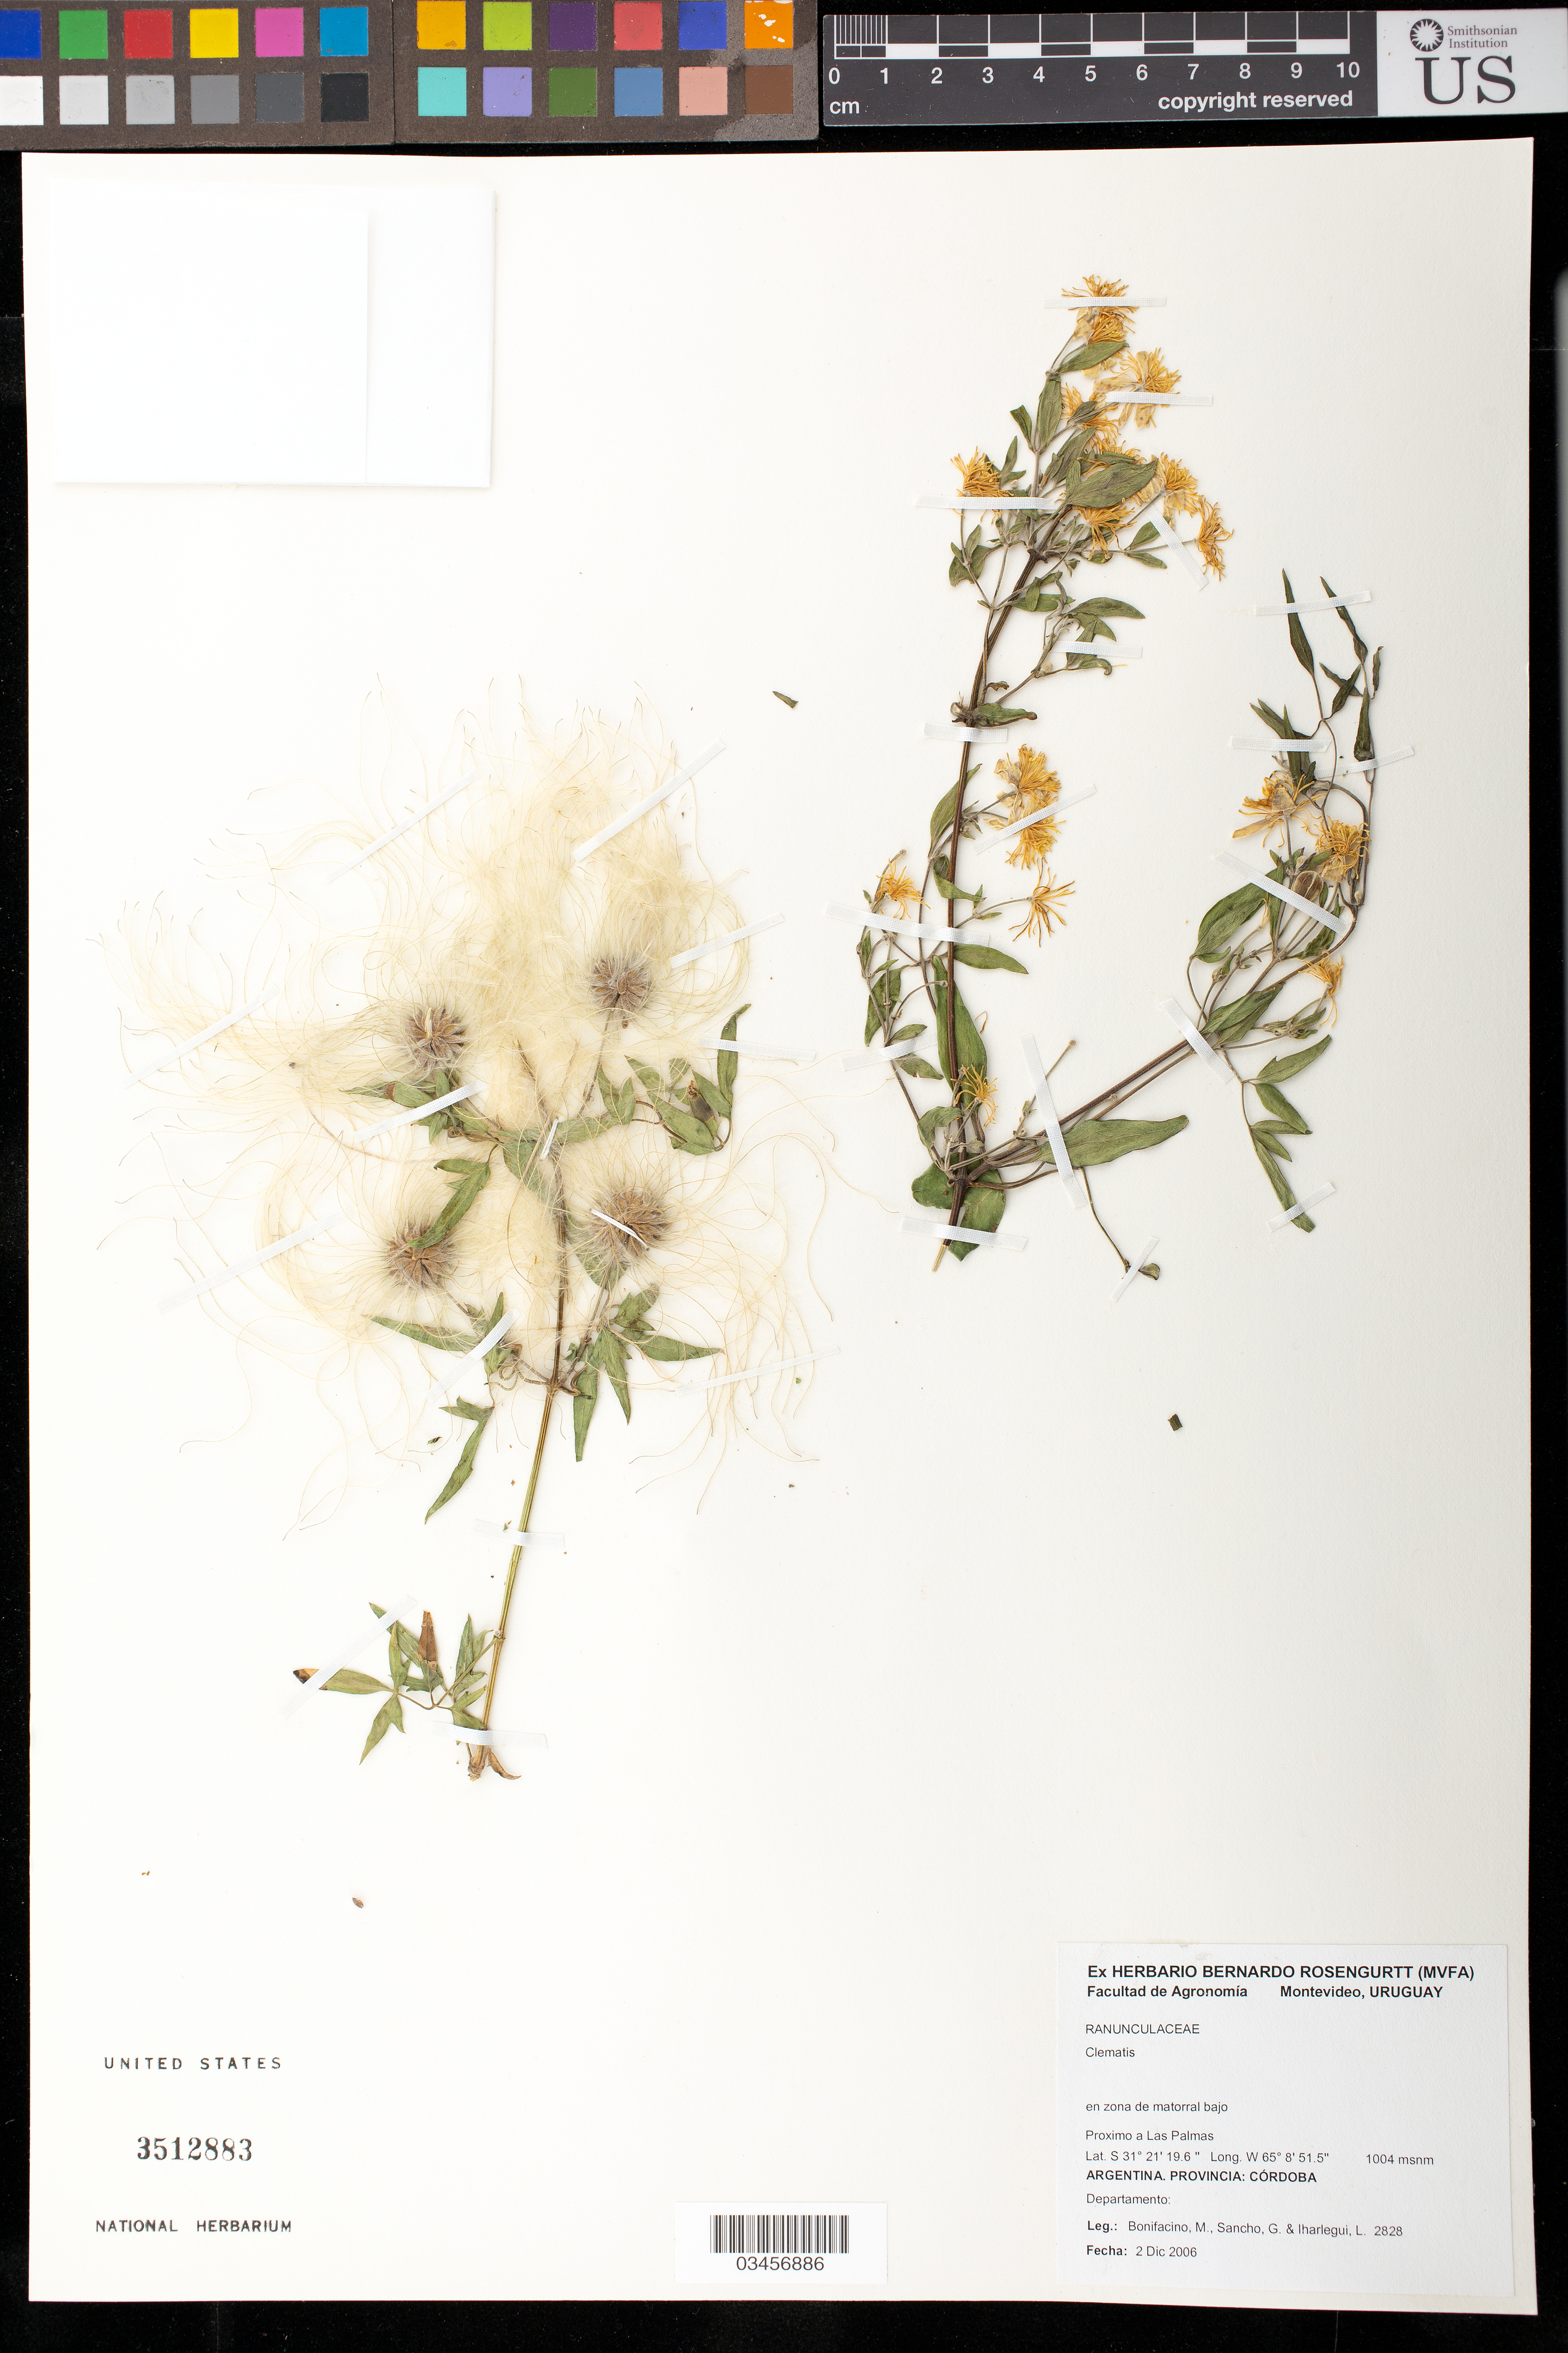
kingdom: Plantae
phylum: Tracheophyta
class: Magnoliopsida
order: Ranunculales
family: Ranunculaceae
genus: Clematis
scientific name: Clematis sp.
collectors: M. Bonifacino, G. Sancho & L. Iharlegui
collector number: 2828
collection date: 2006-12-02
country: Argentina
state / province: Córdoba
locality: Los Palmas, proximo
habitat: En zona de matorral bajo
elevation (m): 1004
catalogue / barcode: US 3512883